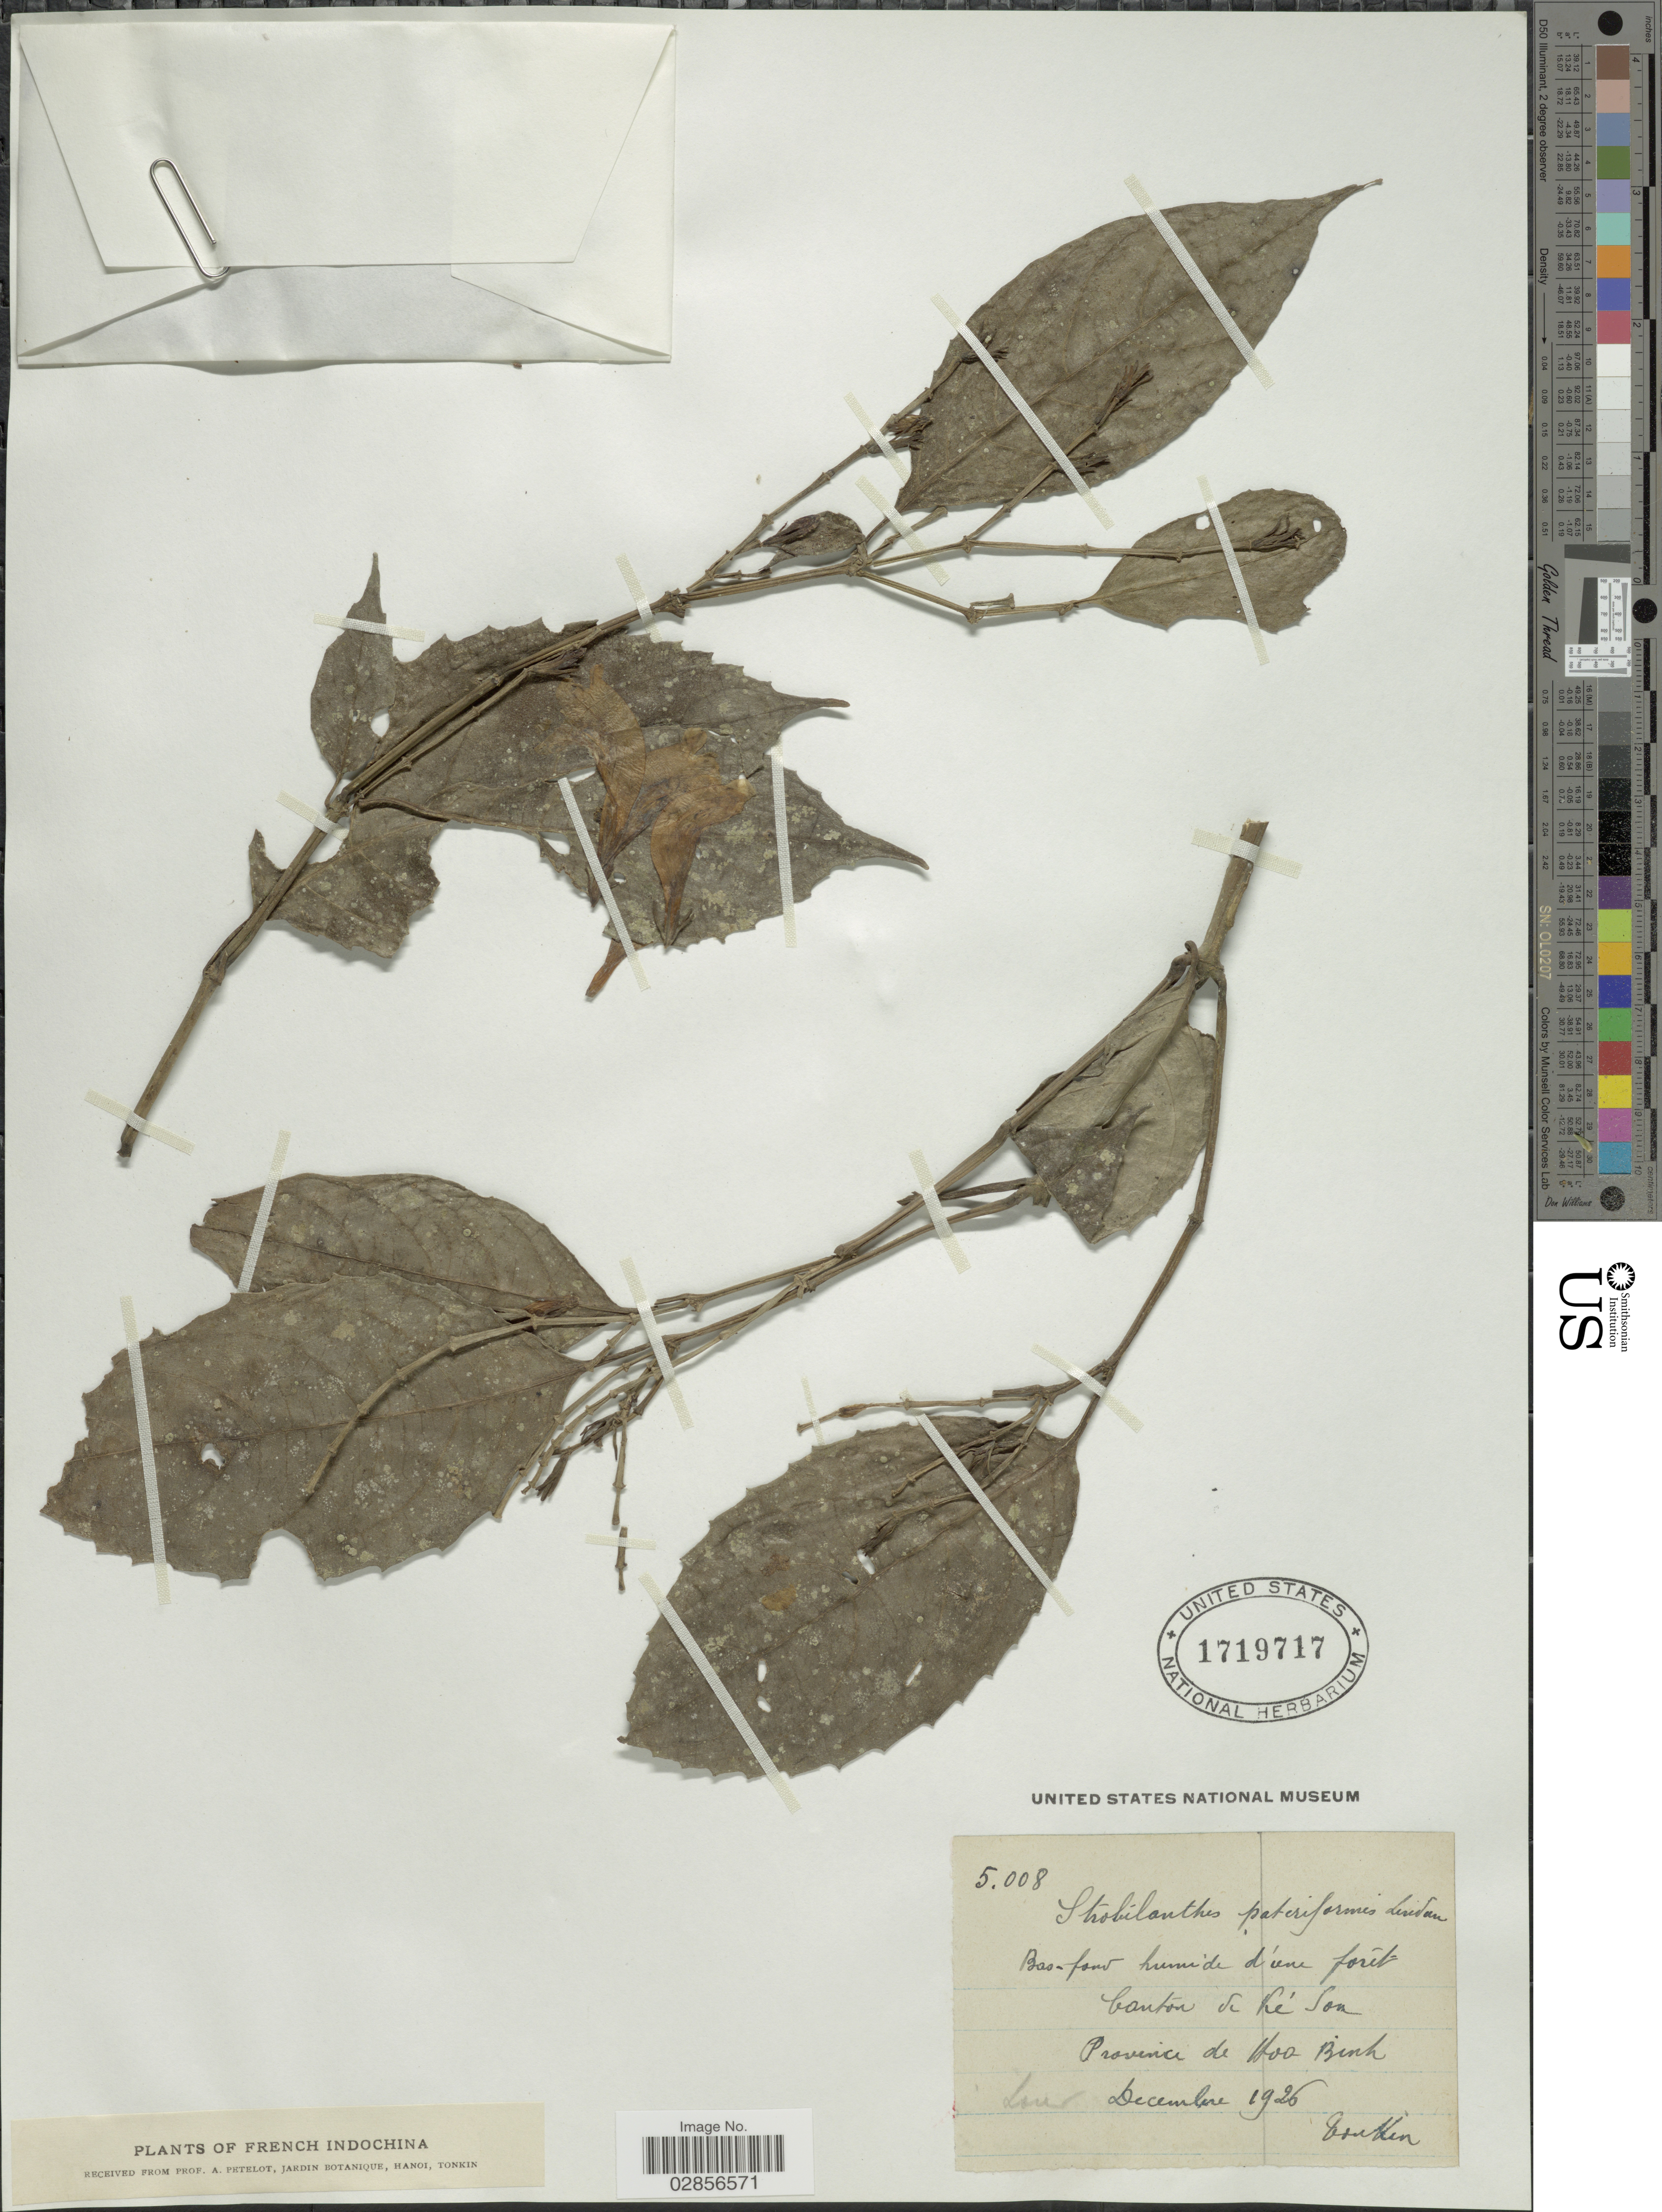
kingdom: Plantae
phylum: Tracheophyta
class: Magnoliopsida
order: Lamiales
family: Acanthaceae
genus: Strobilanthes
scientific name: Strobilanthes pateriformis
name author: Lindau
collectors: A. Petelot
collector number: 5008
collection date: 1926-12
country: Vietnam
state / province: Hoa Binh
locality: Tonkin. French IndoChina, Canton de Ké Son, Provincia de Hoa Binh.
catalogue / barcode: US 1719717